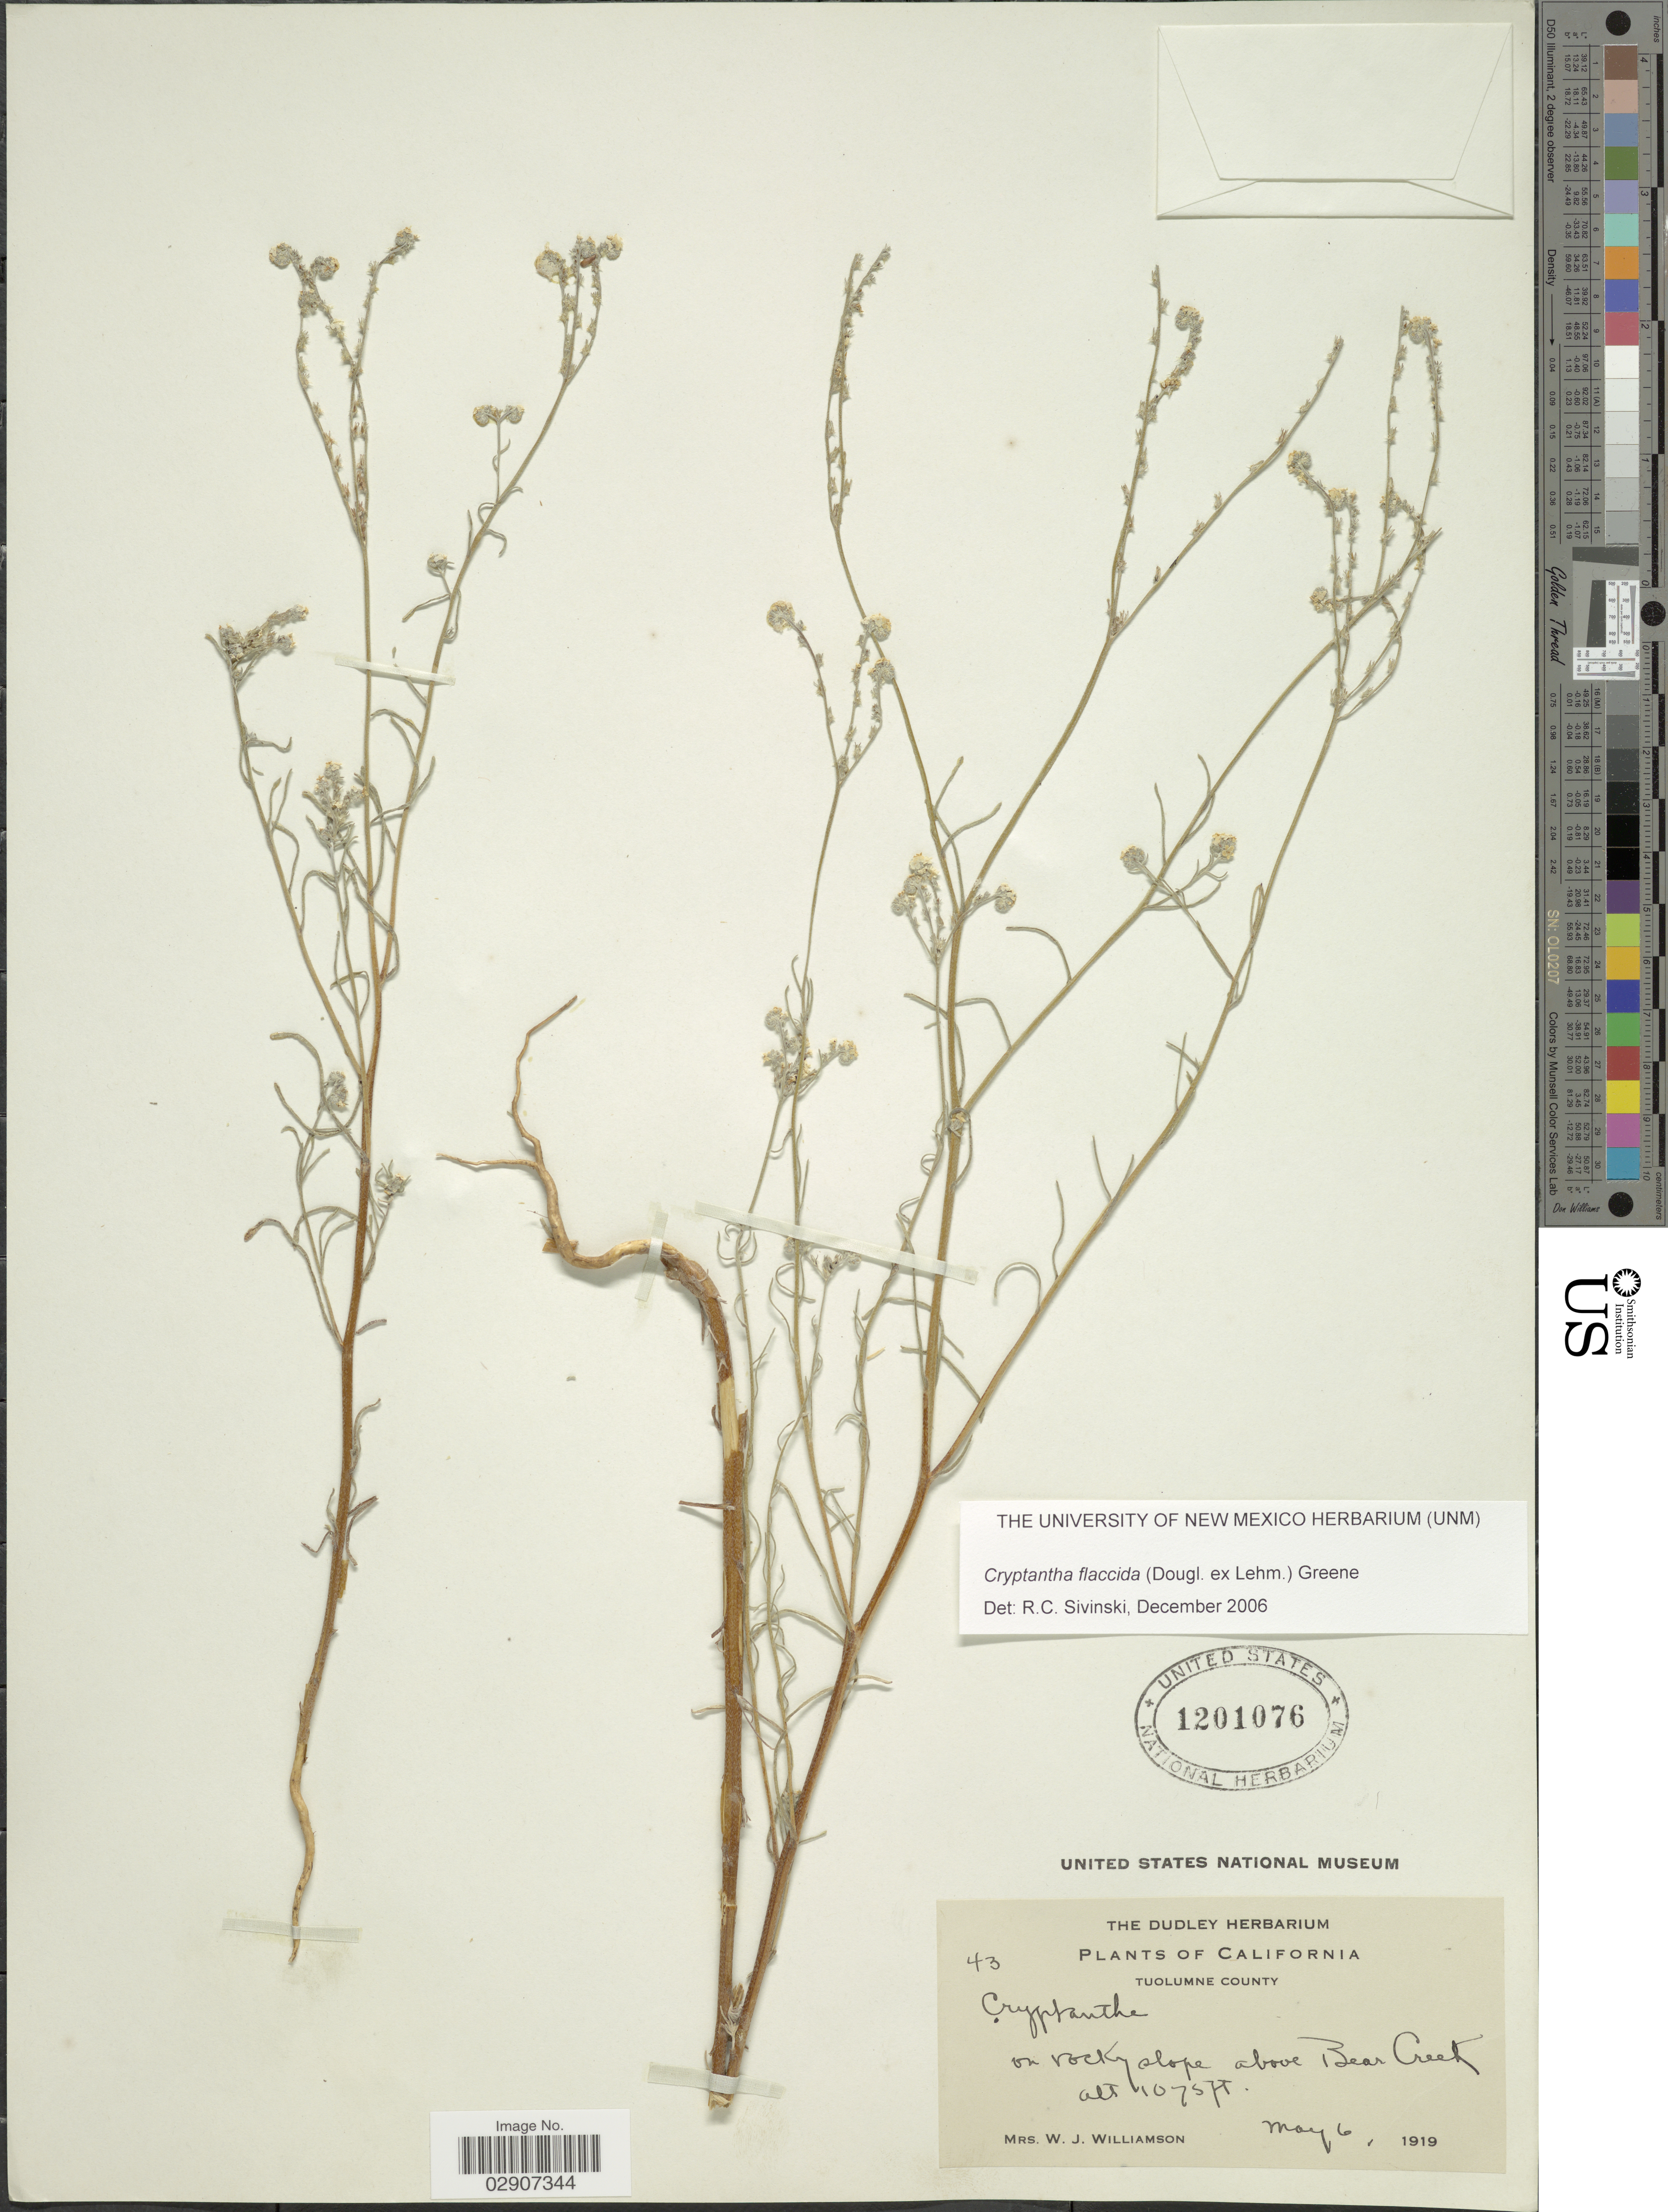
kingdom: Plantae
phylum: Tracheophyta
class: Magnoliopsida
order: Boraginales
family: Boraginaceae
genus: Cryptantha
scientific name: Cryptantha flaccida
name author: (Douglas ex Lehm.) Greene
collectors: W. Williamson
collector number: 43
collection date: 1919-05-06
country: United States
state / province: California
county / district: Tuolumne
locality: Tuolumne County, on rocky slope above Bear Creek.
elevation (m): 328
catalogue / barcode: US 1201076